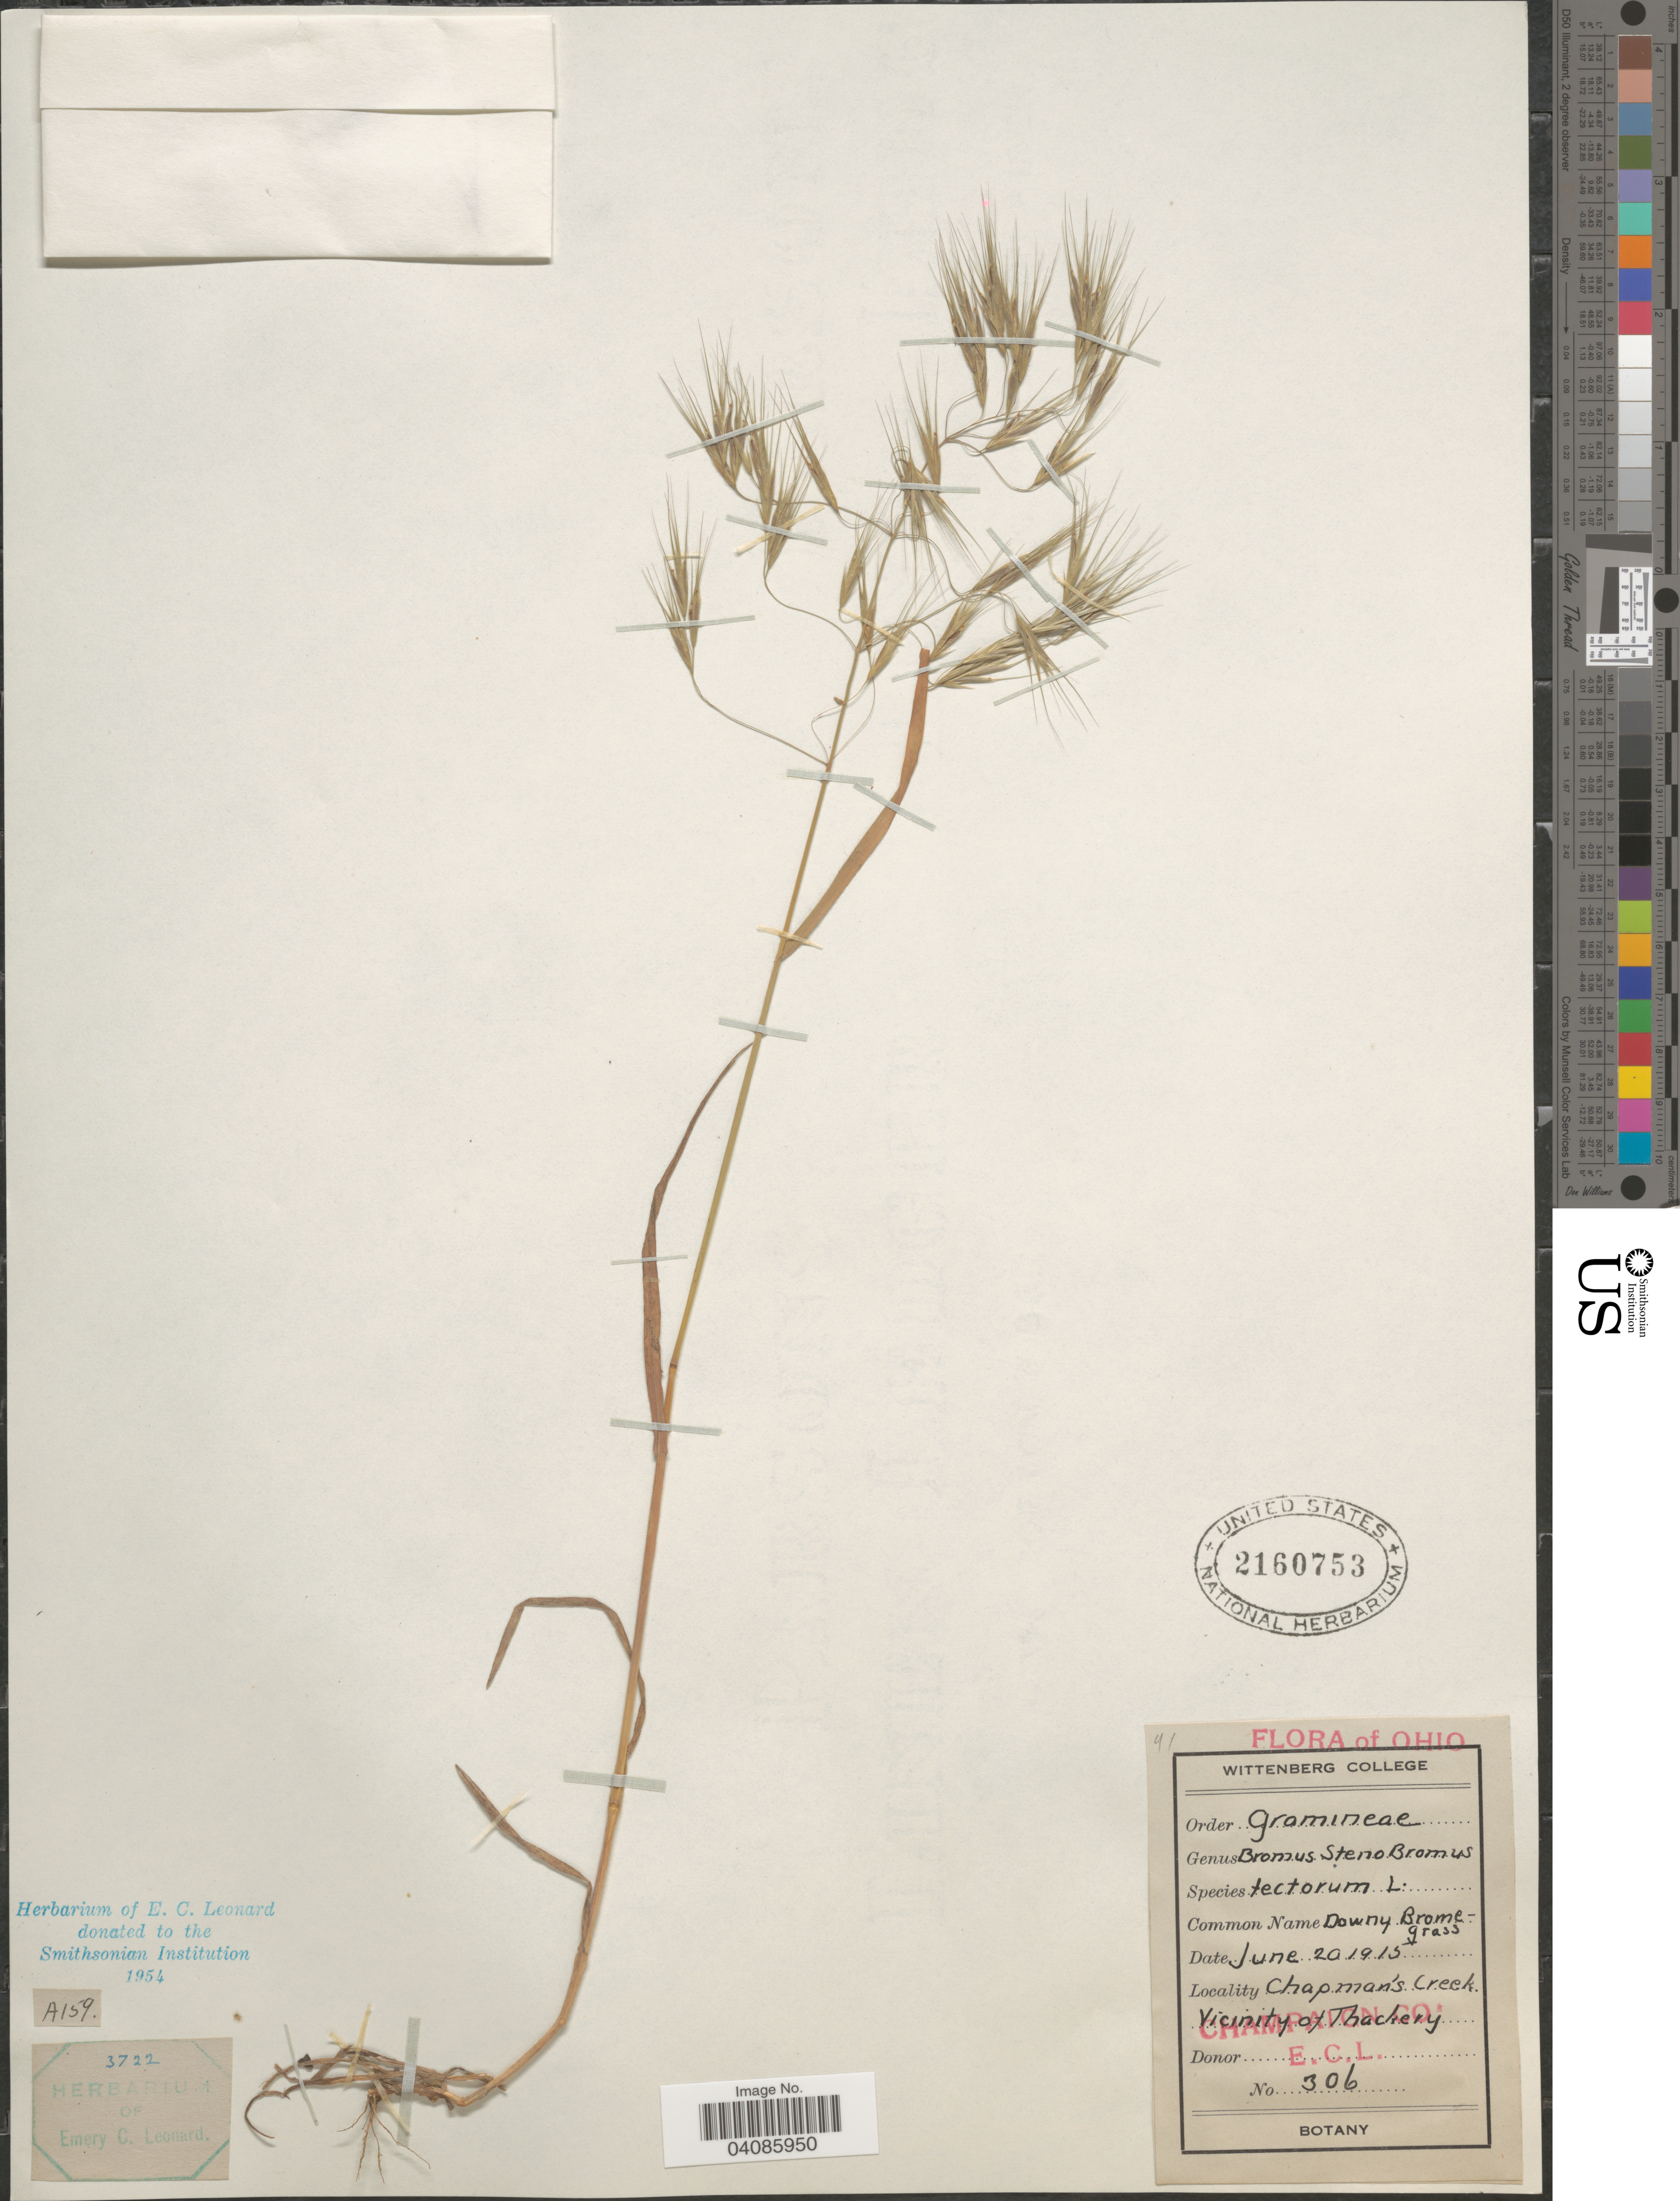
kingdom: Plantae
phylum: Tracheophyta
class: Liliopsida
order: Poales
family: Poaceae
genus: Bromus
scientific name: Bromus tectorum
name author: L.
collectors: E. C. Leonard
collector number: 306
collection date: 1915-06-20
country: United States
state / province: Ohio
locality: Chapman's Creek. Vicinity of Thackery.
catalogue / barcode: US 2160753